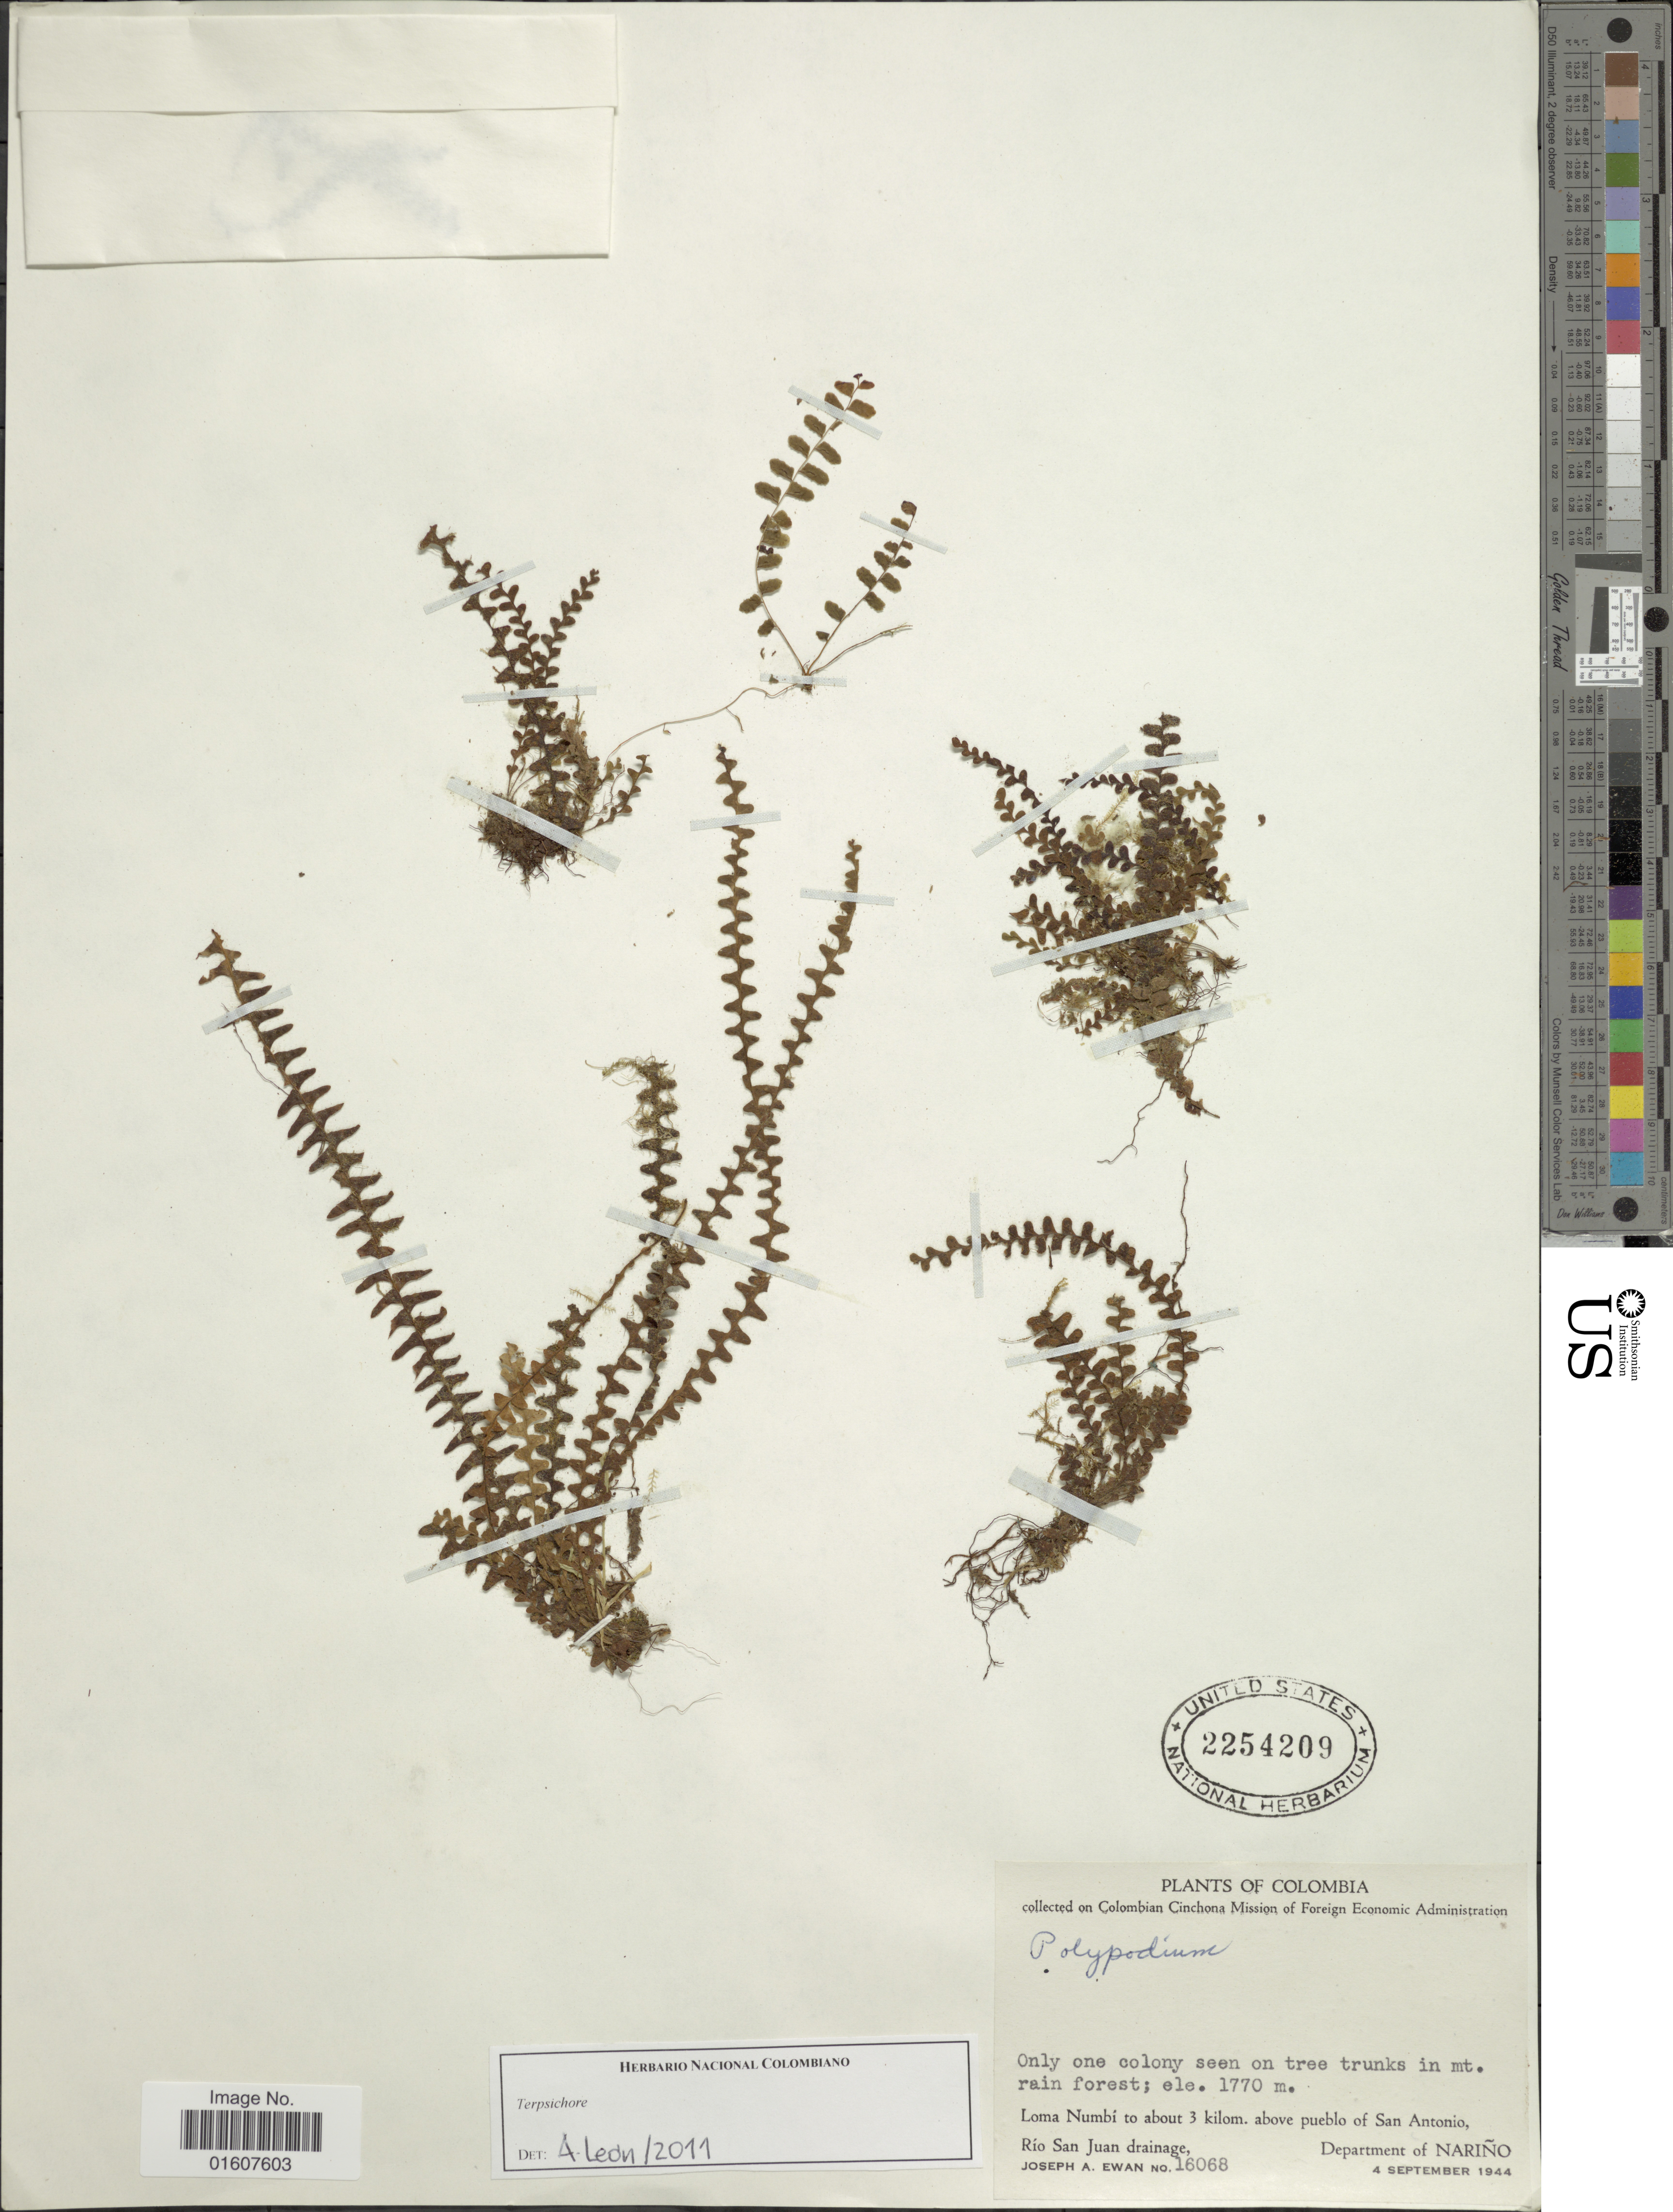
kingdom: Plantae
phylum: Tracheophyta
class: Polypodiopsida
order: Polypodiales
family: Polypodiaceae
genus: Terpsichore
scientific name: Terpsichore sp.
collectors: J. A. Ewan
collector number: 16068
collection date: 1944-09-04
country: Colombia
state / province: Nariño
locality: Loma Numbí to about 3 kilom. above pueblo of San Antonio, Río San Juan drainage, Department of Nariño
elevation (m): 1770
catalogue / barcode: US 2254209